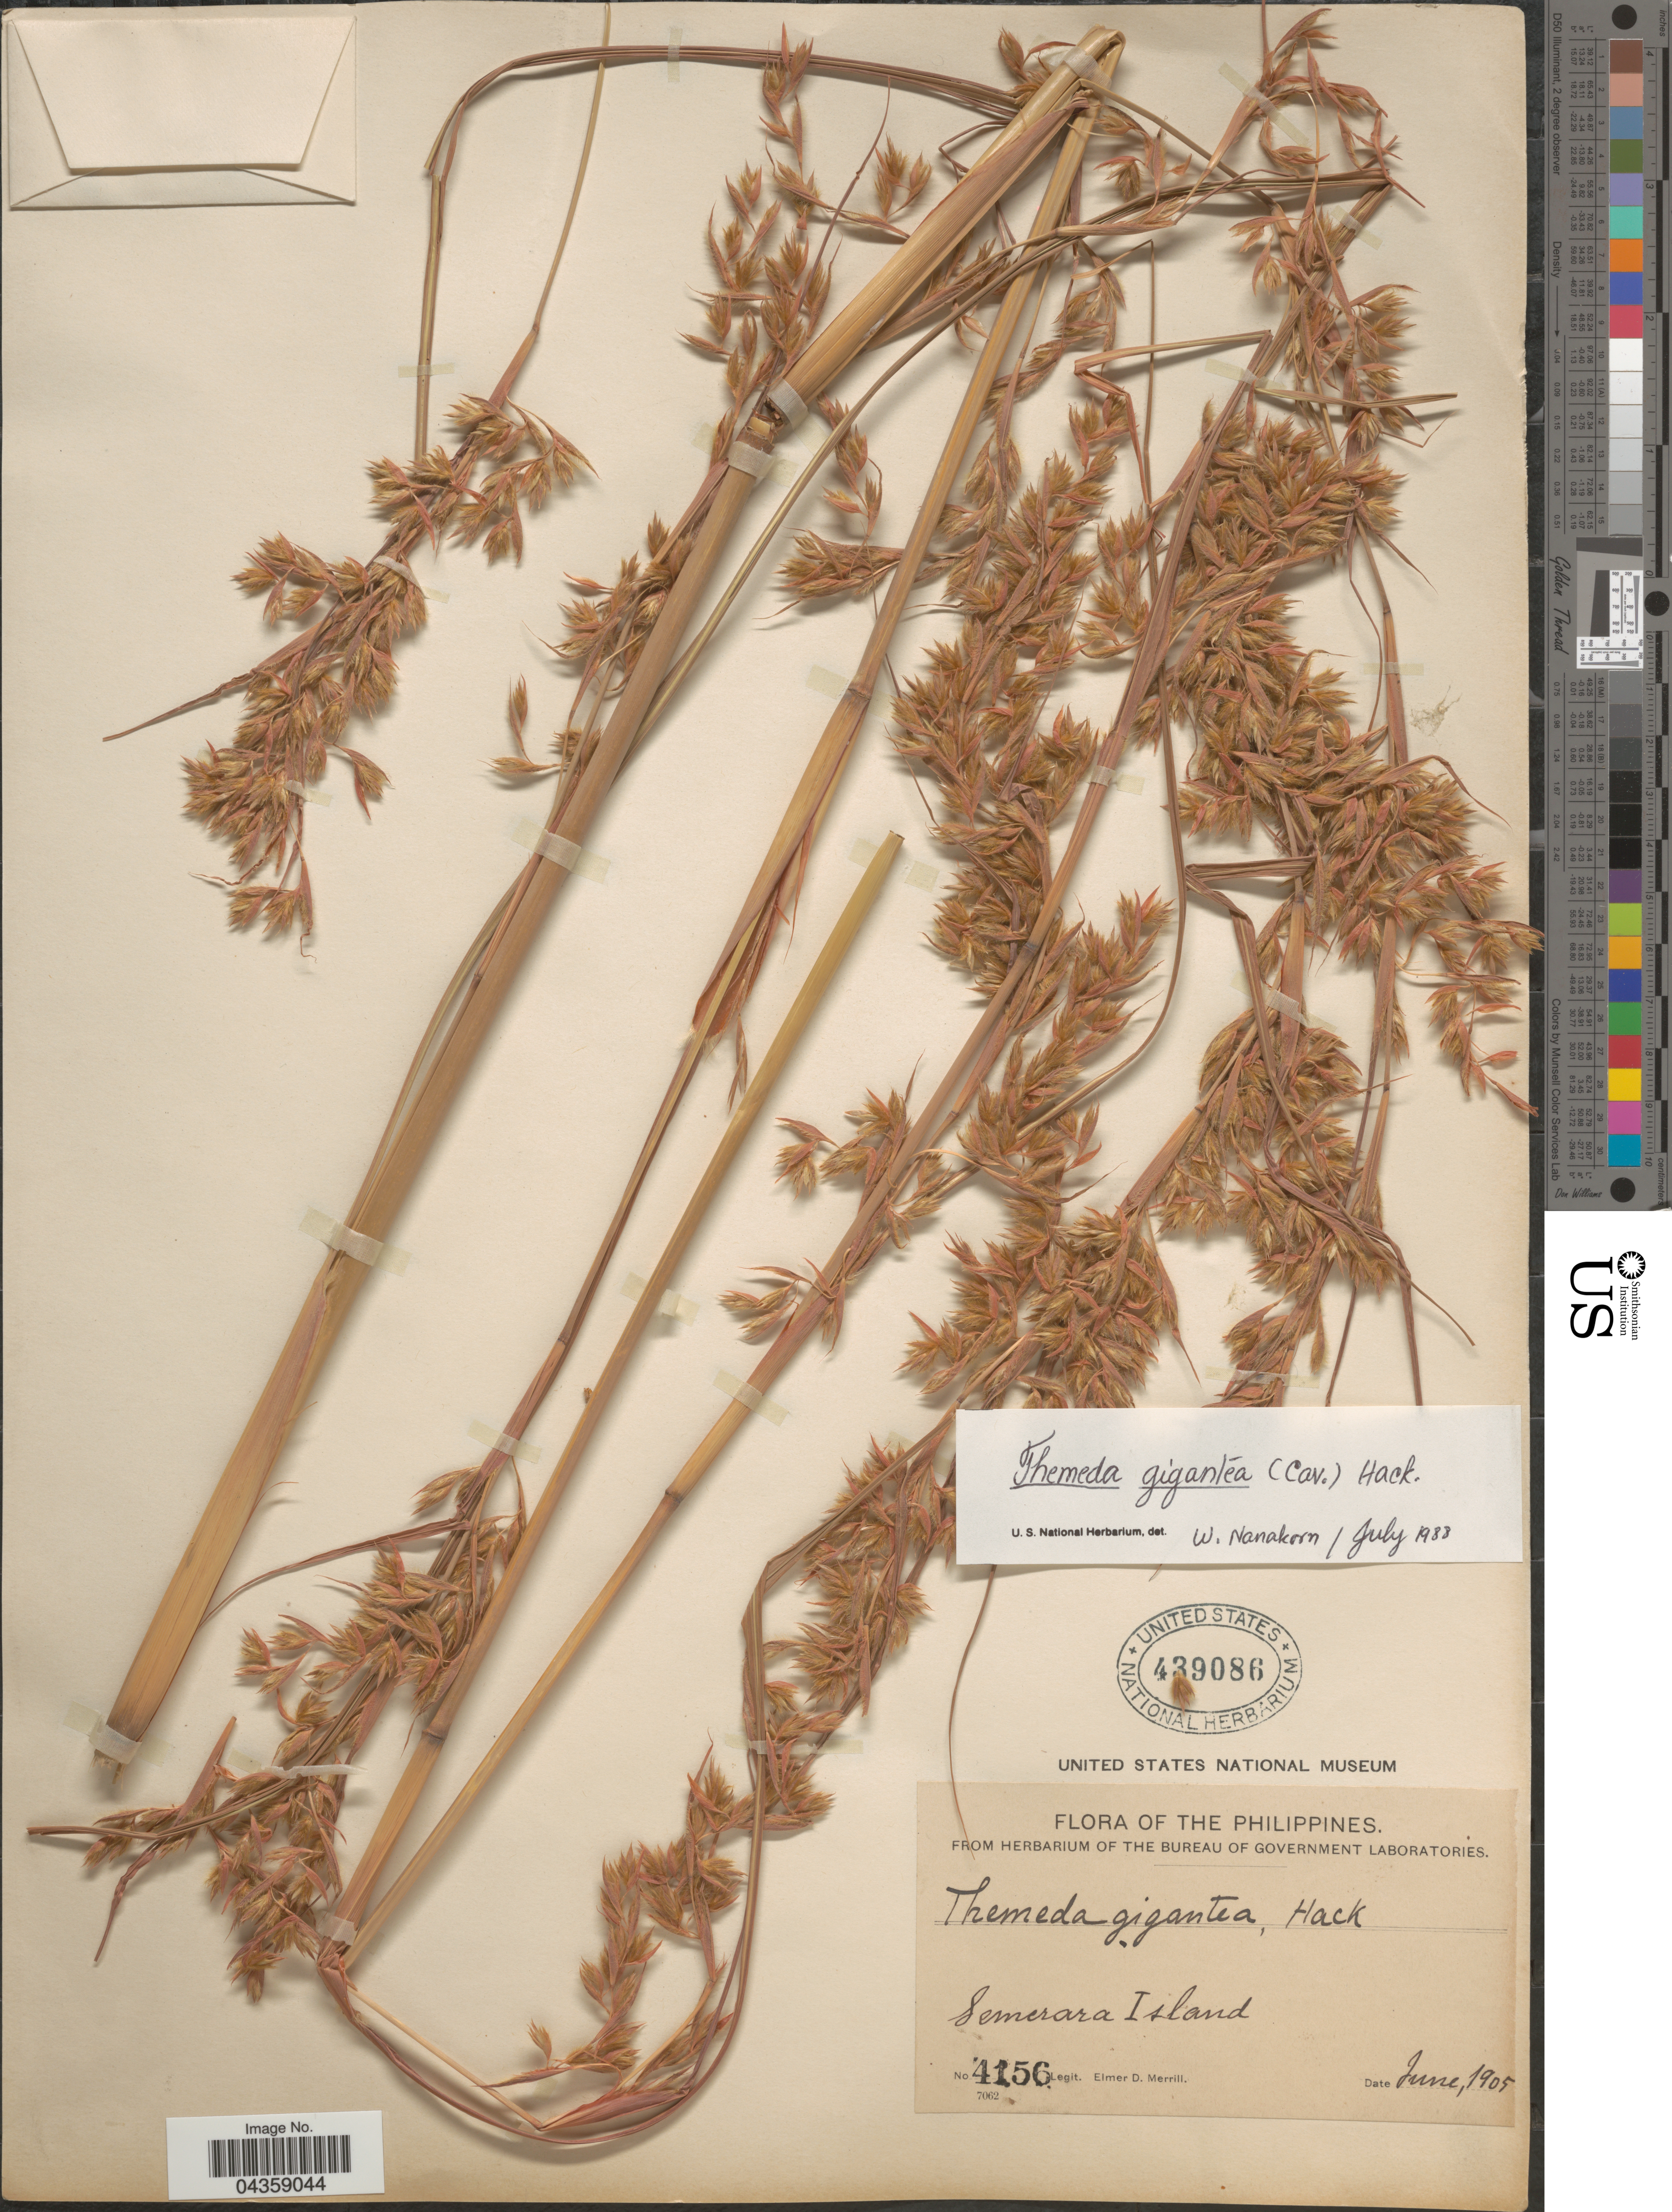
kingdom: Plantae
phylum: Tracheophyta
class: Liliopsida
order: Poales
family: Poaceae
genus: Themeda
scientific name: Themeda gigantea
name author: Hack.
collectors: E. D. Merrill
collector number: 4156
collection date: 1905-06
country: Philippines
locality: Semerara Island.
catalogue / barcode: US 439086